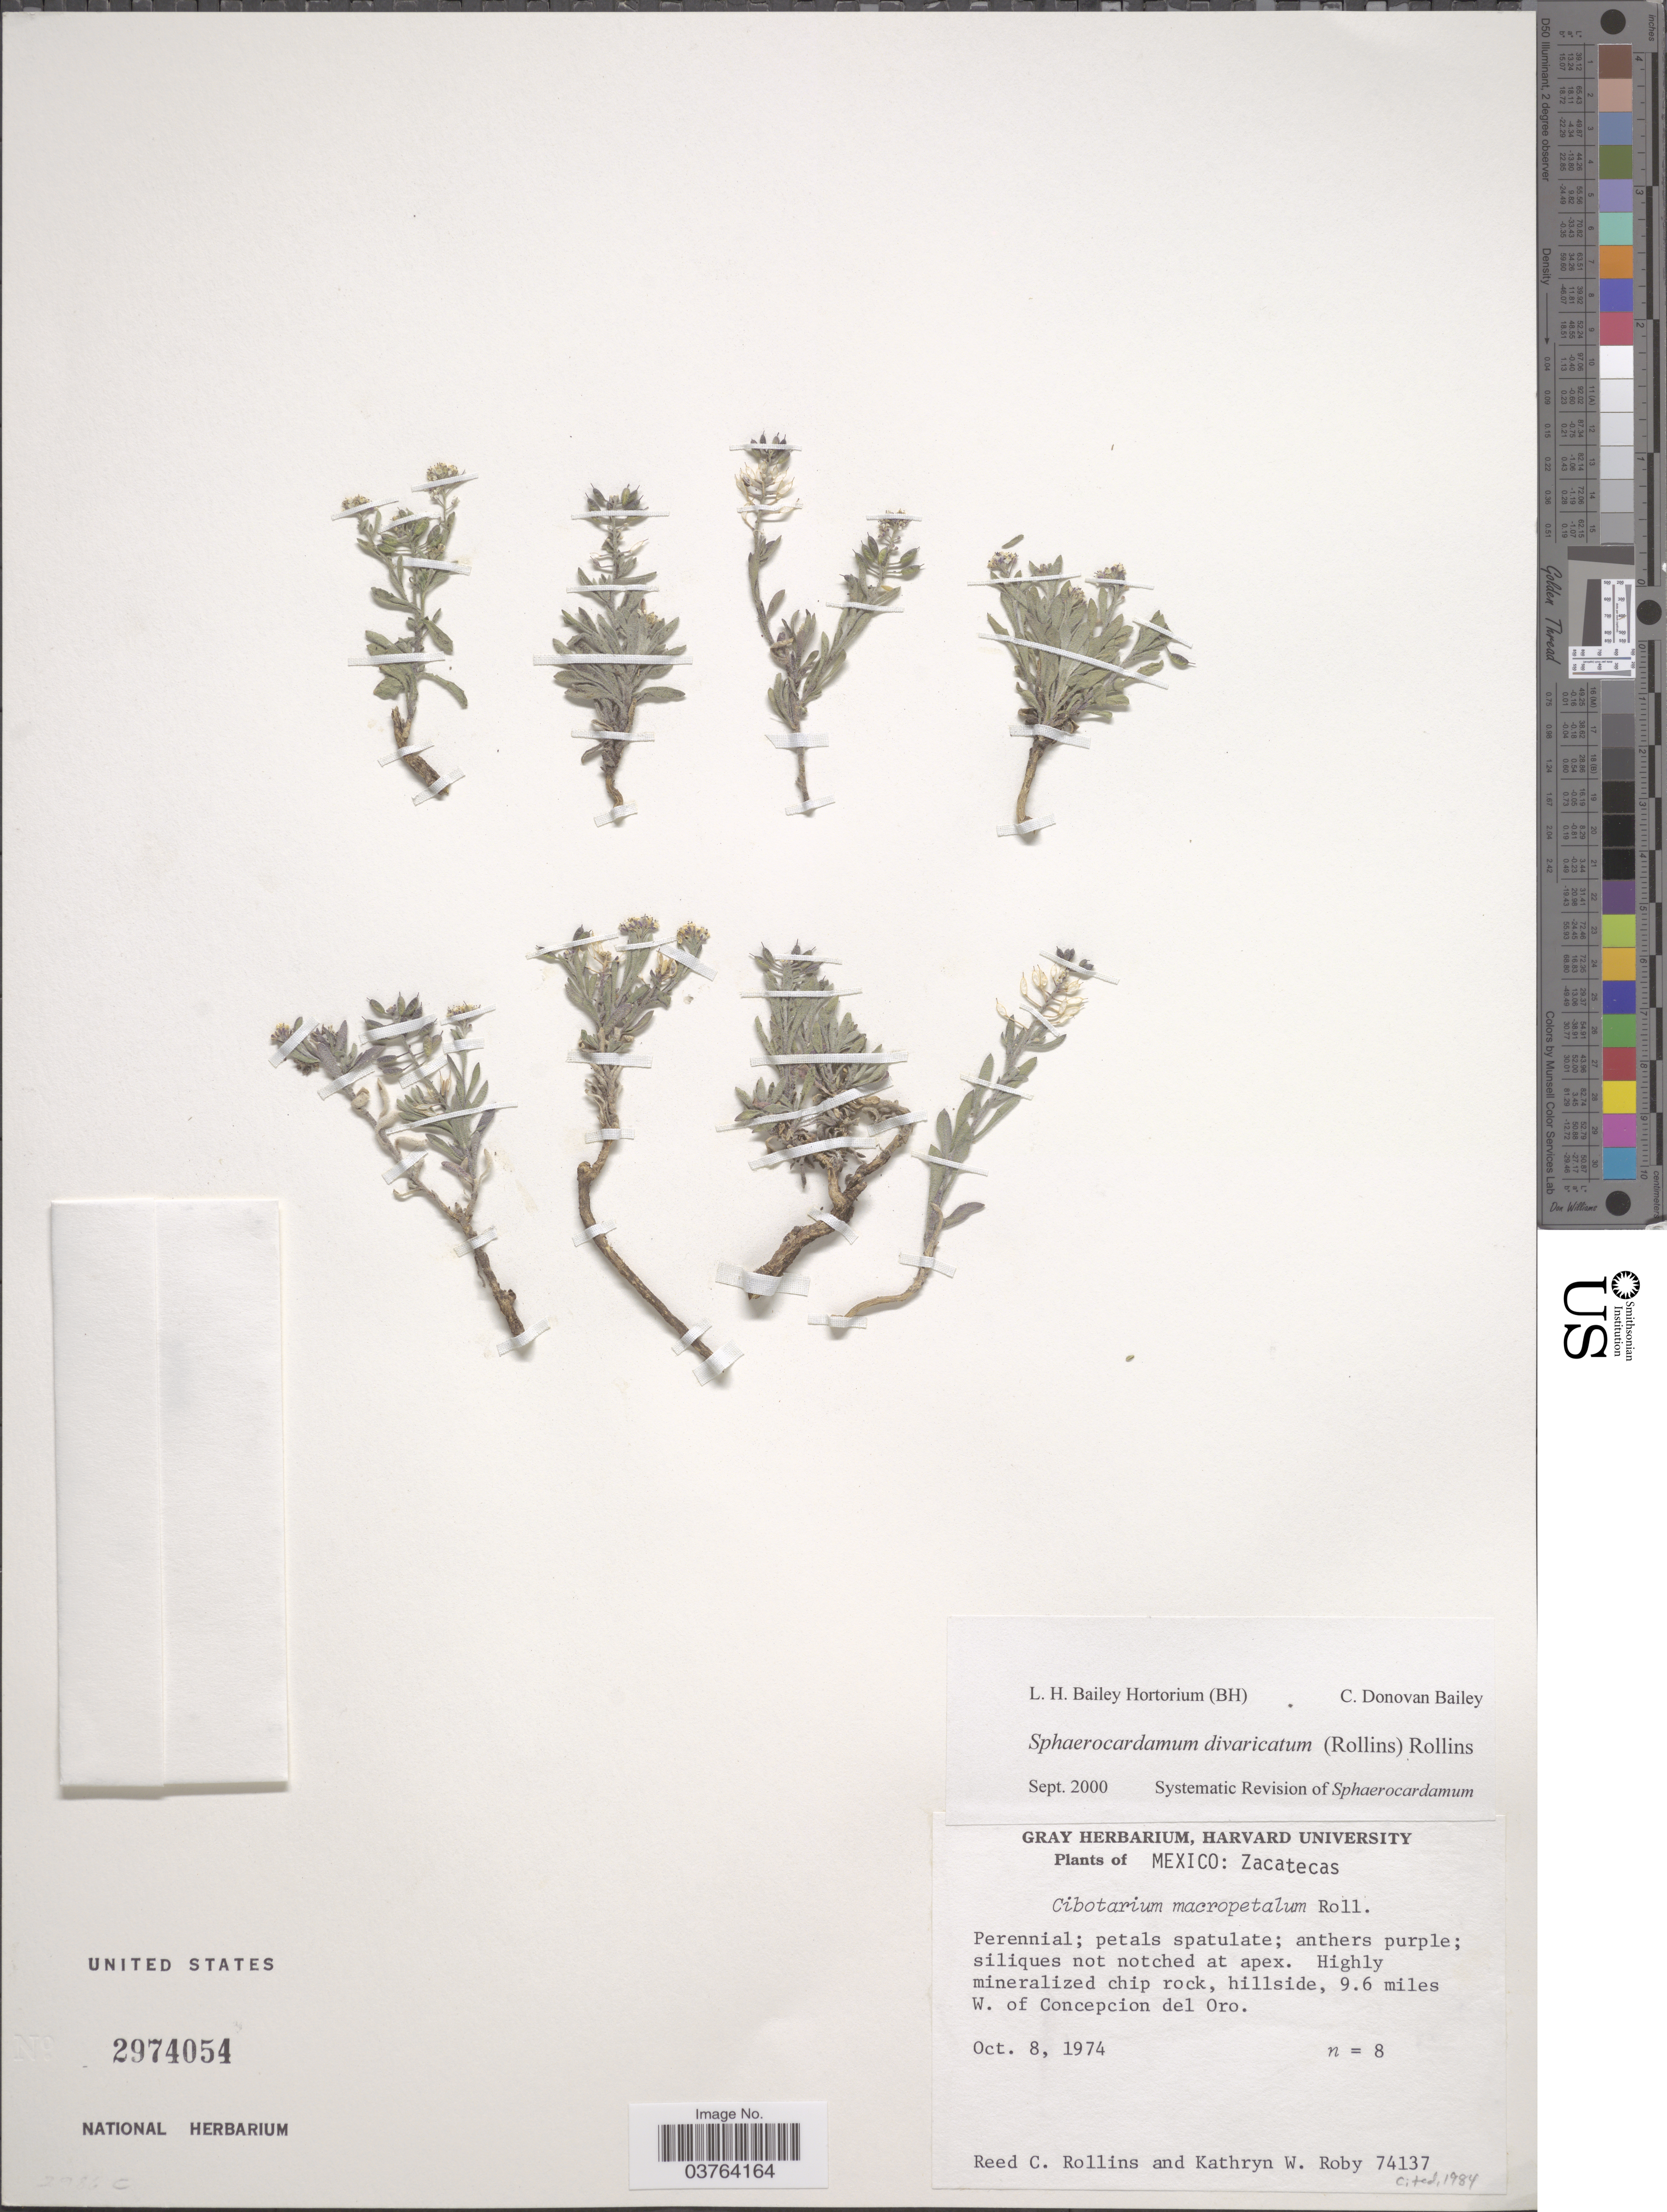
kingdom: Plantae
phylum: Tracheophyta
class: Magnoliopsida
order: Brassicales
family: Brassicaceae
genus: Sphaerocardamum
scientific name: Sphaerocardamum divaricatum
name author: (Rollins) Rollins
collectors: R. C. Rollins & K. W. Roby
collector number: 74137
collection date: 1974-10-08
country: Mexico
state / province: Zacatecas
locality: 9.6 miles W. of Concepcion del Oro.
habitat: highly mineralized chip rock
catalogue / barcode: US 2974054